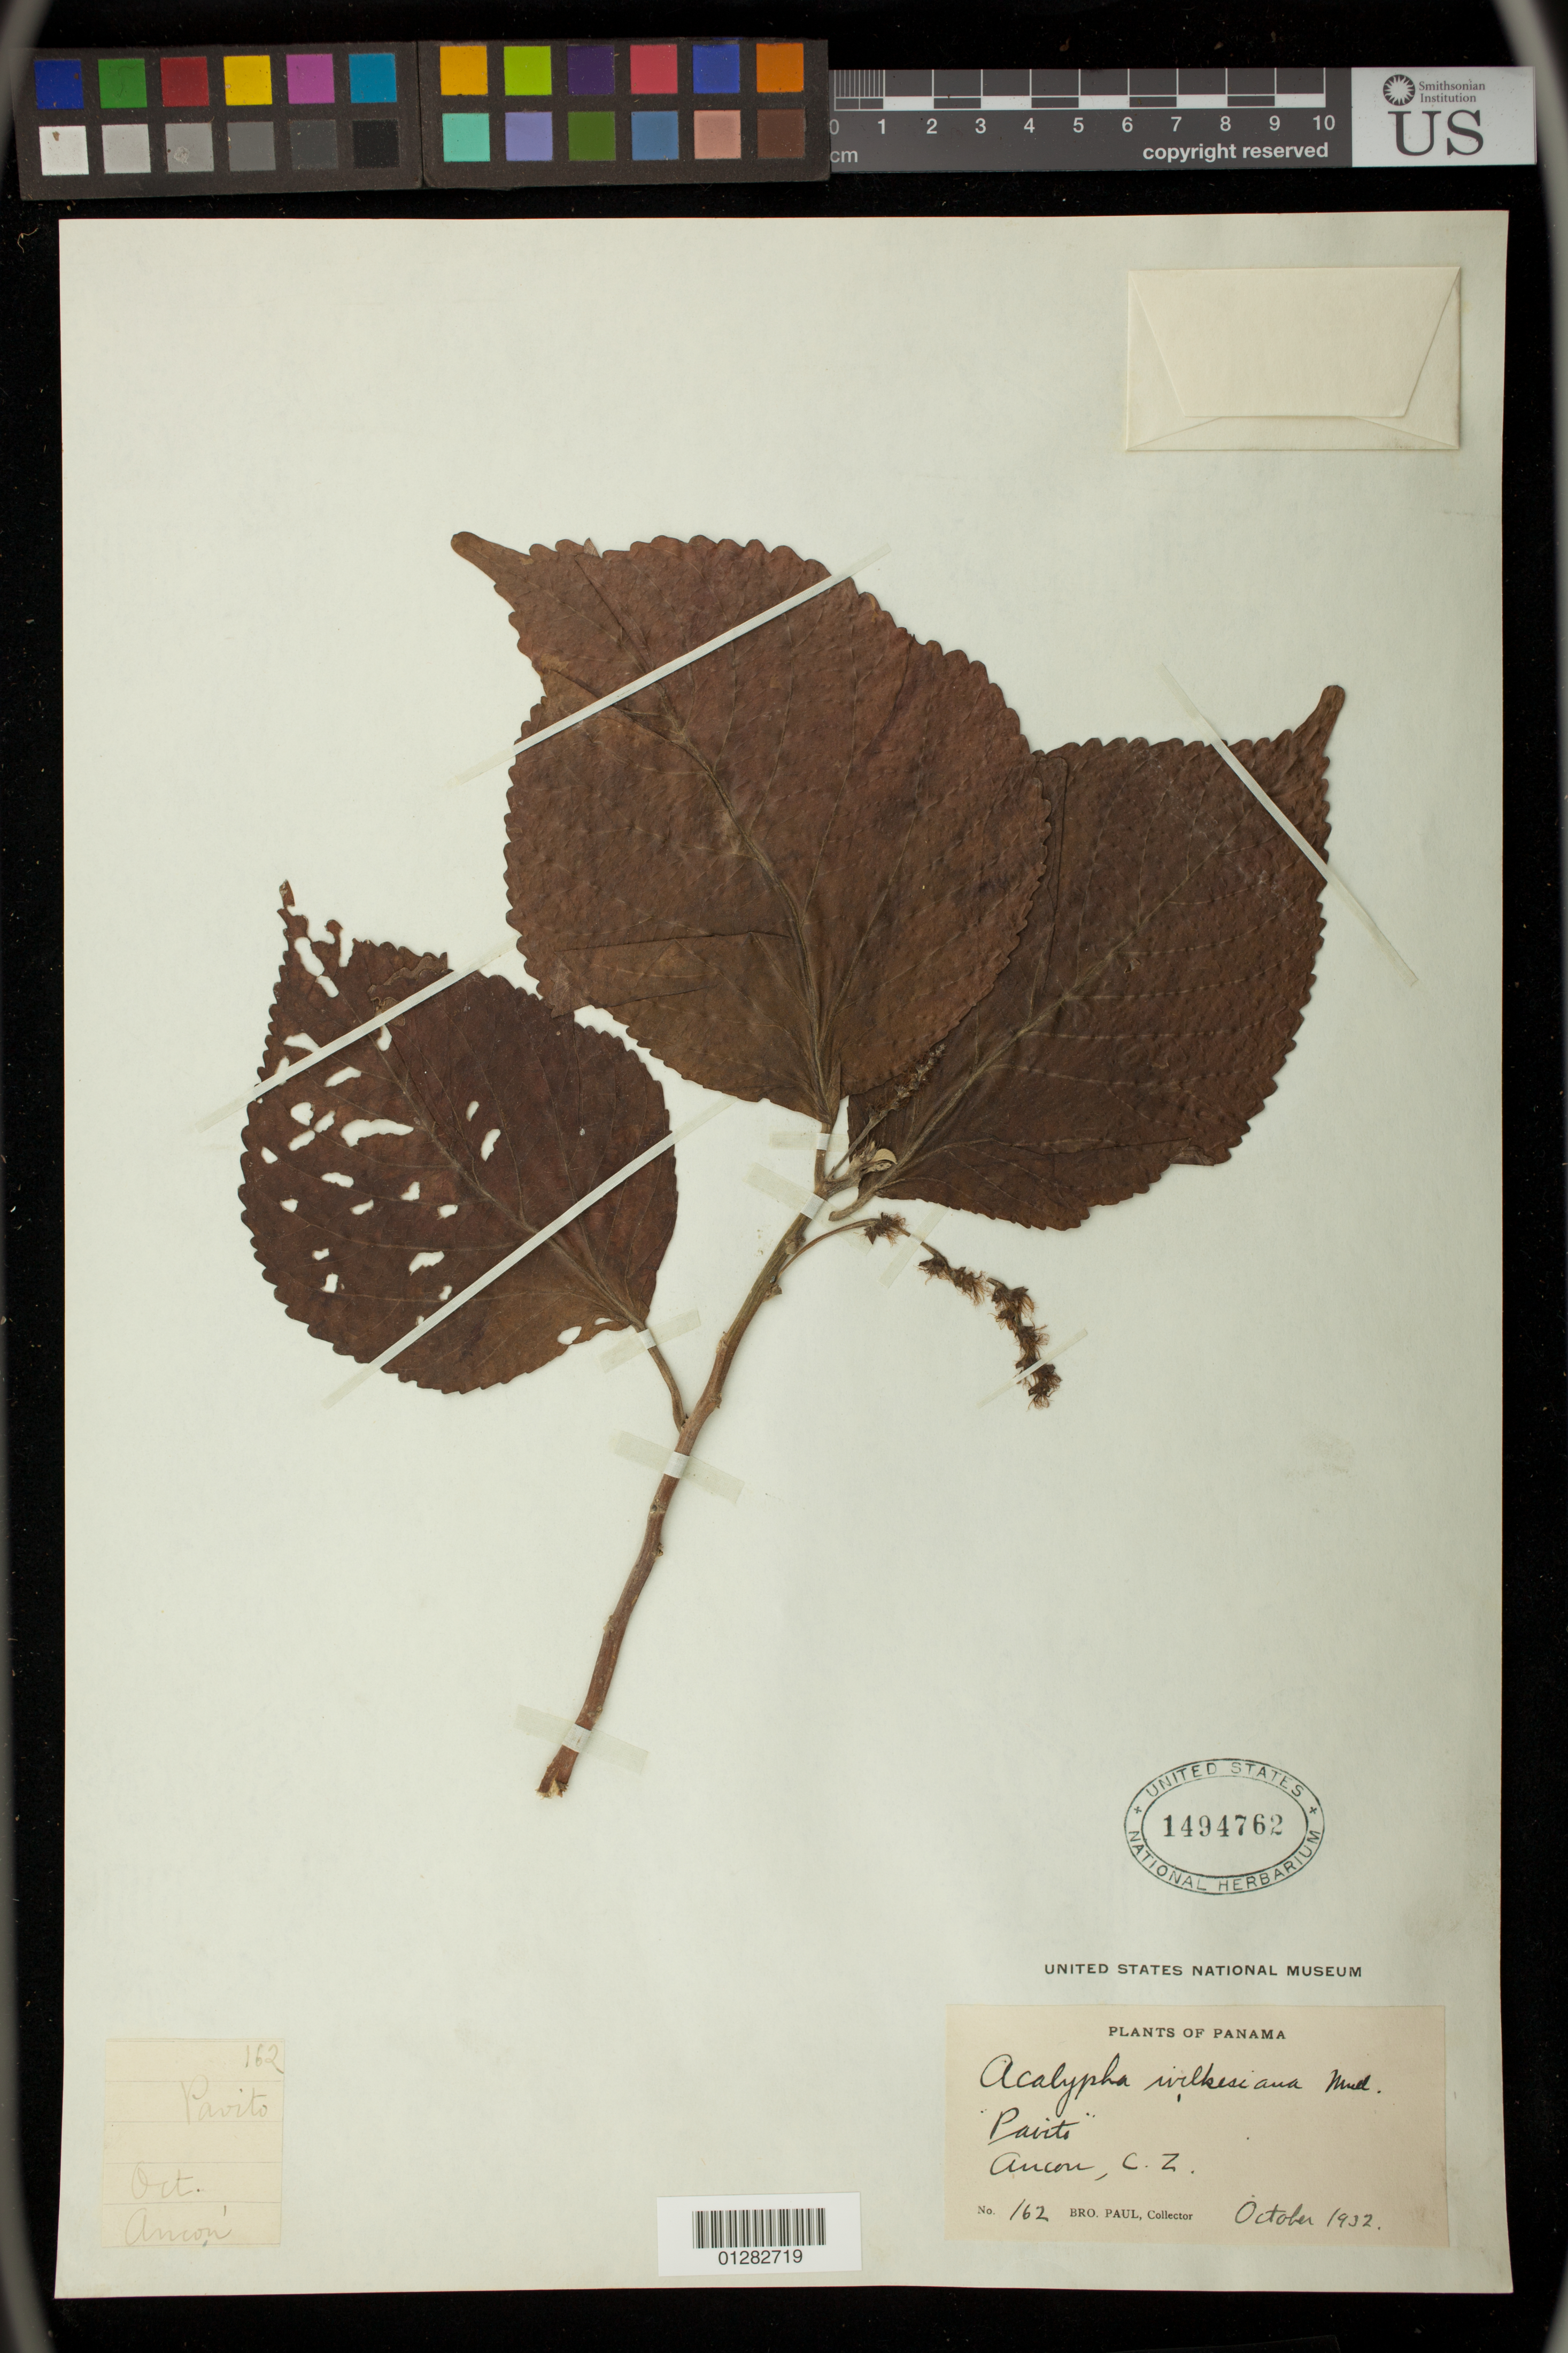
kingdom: Plantae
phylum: Tracheophyta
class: Magnoliopsida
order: Malpighiales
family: Euphorbiaceae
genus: Acalypha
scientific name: Acalypha wilkesiana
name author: Müll. Arg. in DC.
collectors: B. Paul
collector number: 162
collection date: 1932-10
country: Panama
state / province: Panamá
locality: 'Pairto', Ancon, C.Z.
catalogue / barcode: US 1494762